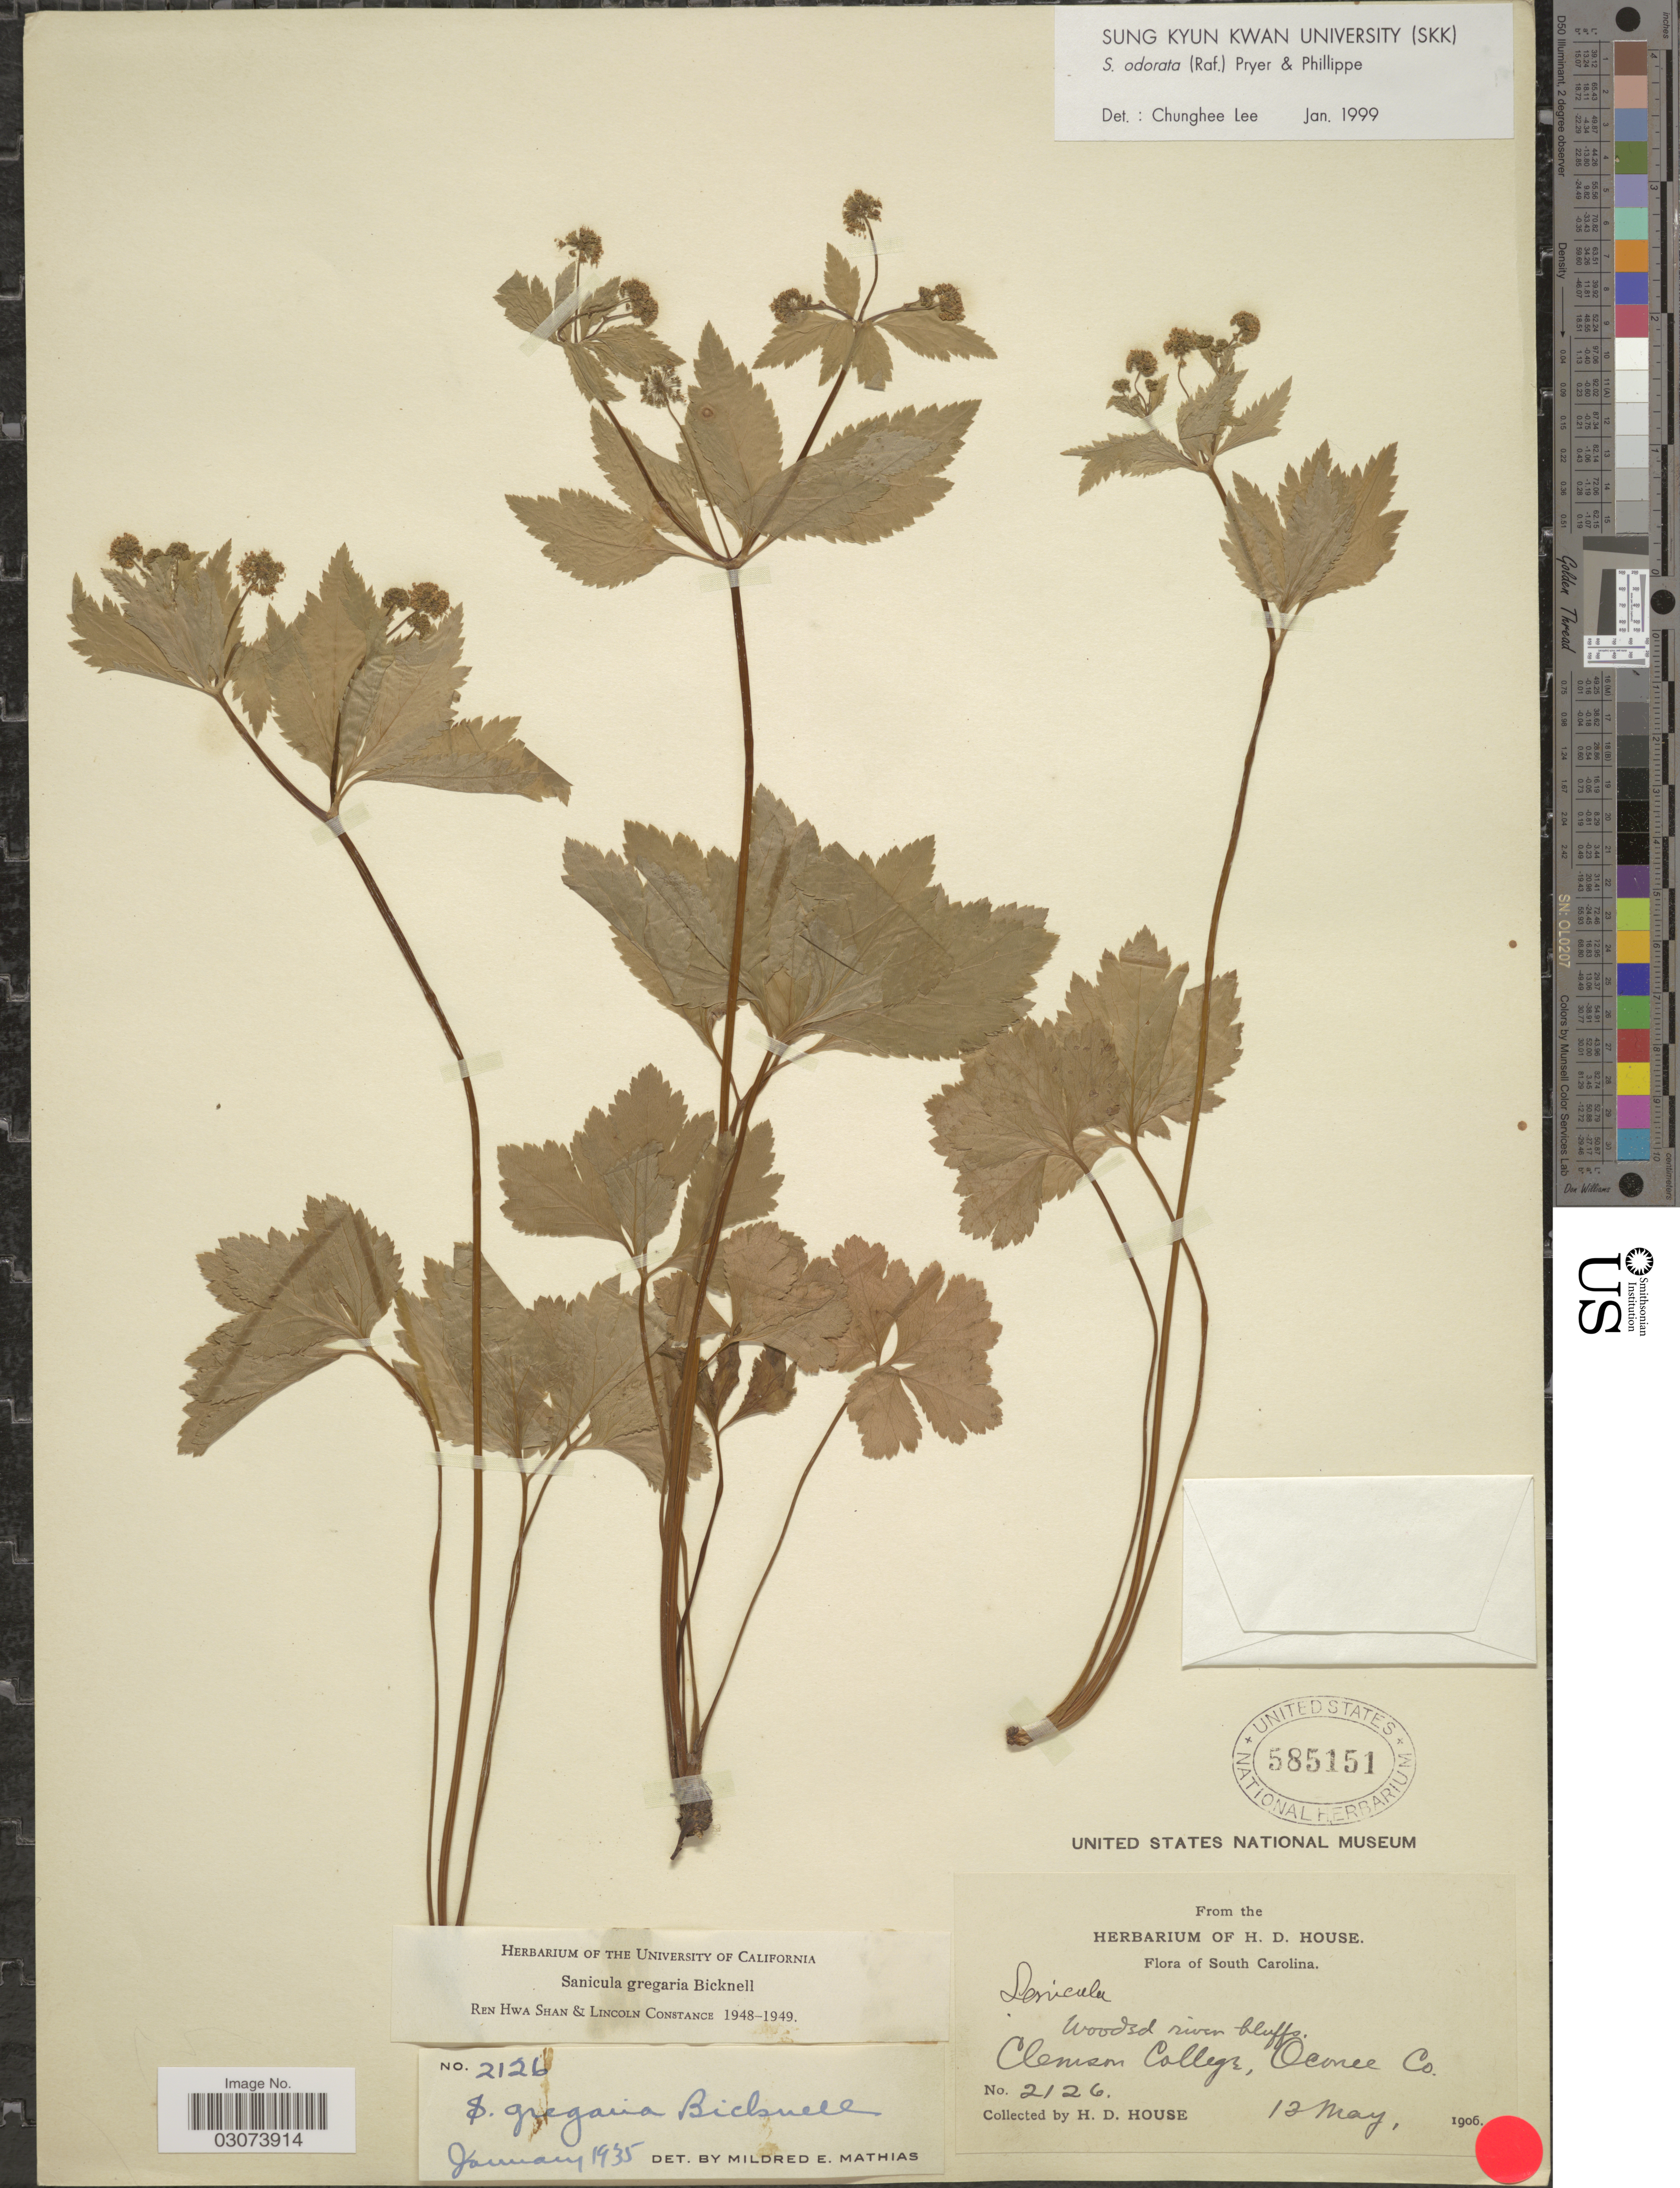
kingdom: Plantae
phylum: Tracheophyta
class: Magnoliopsida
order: Apiales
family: Apiaceae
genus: Sanicula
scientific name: Sanicula odorata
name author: (Raf.) Pryer & Phillippe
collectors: H. D. House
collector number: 2126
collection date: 1906-05-13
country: United States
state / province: South Carolina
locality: Clemson College, Oconee Co.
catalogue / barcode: US 585151